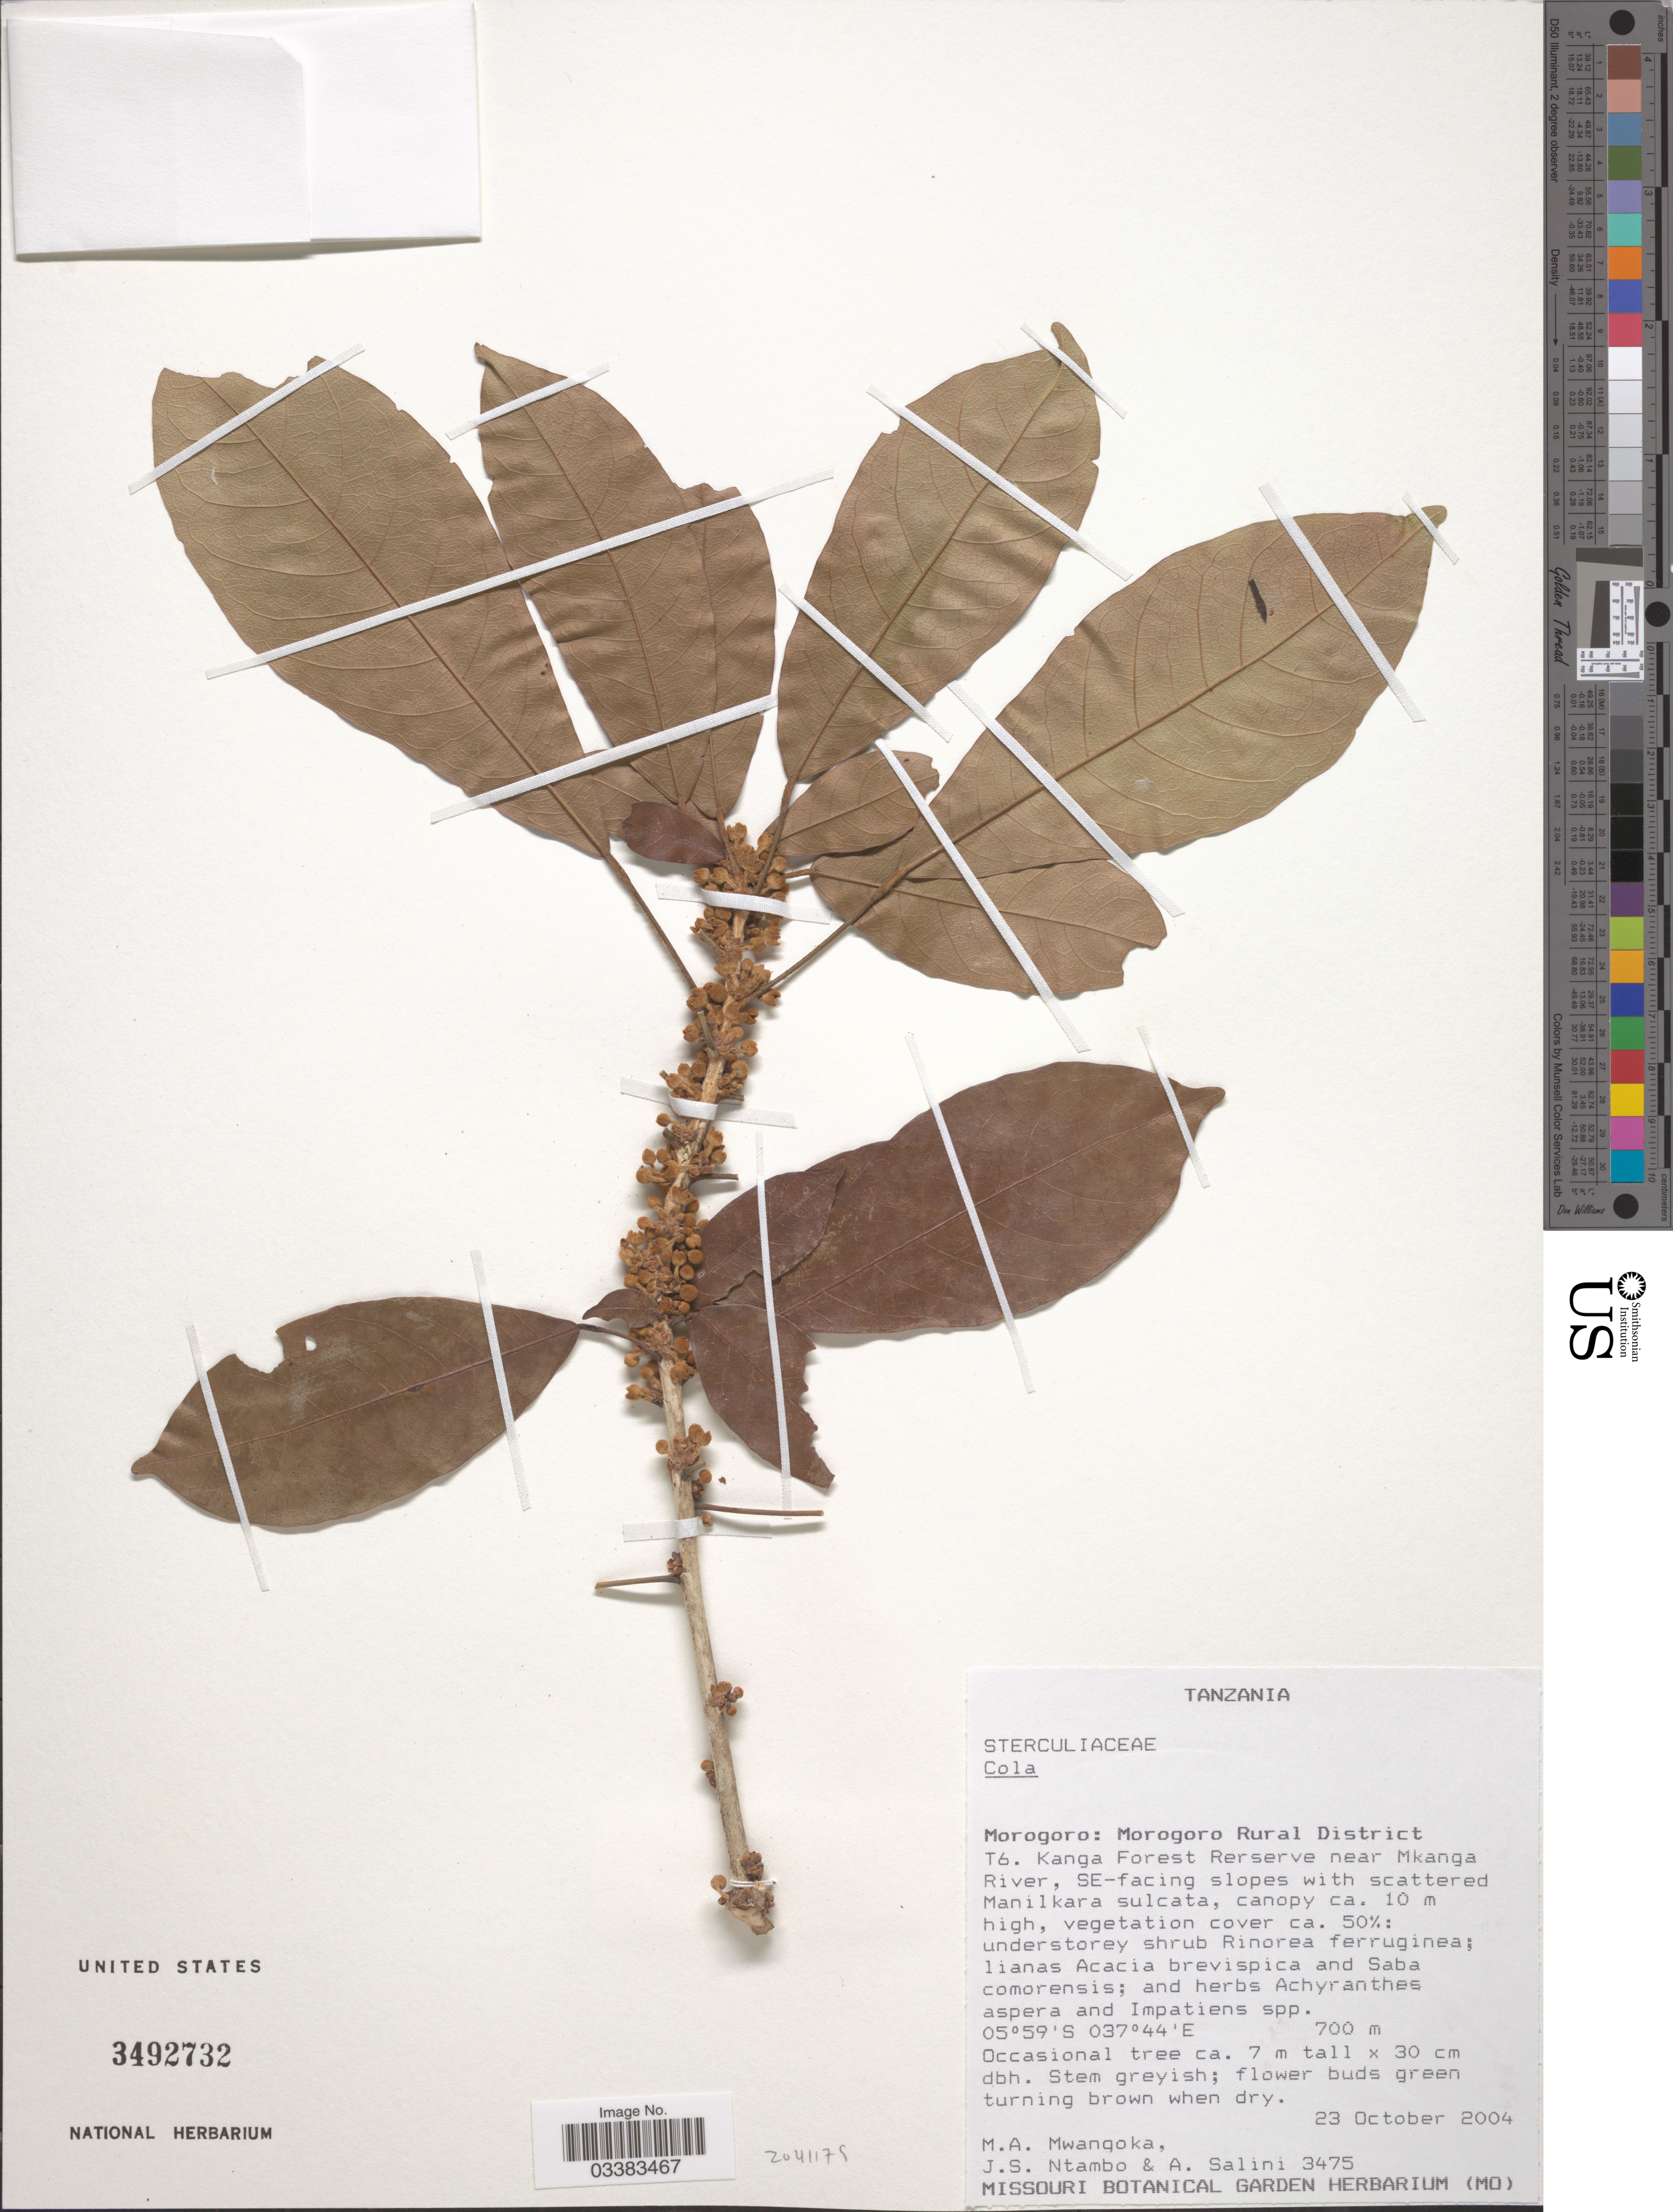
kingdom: Plantae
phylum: Tracheophyta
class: Magnoliopsida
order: Malvales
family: Malvaceae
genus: Cola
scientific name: Cola sp.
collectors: M. A. Mwangoka, J. Ntambo & A. Salini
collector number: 3475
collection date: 2004-10-23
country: Tanzania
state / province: Morogoro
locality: Morogoro Rural District. T6. Kanga Forest Reserve near Mkanga River, SE-facing slopes.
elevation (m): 700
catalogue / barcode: US 3492732